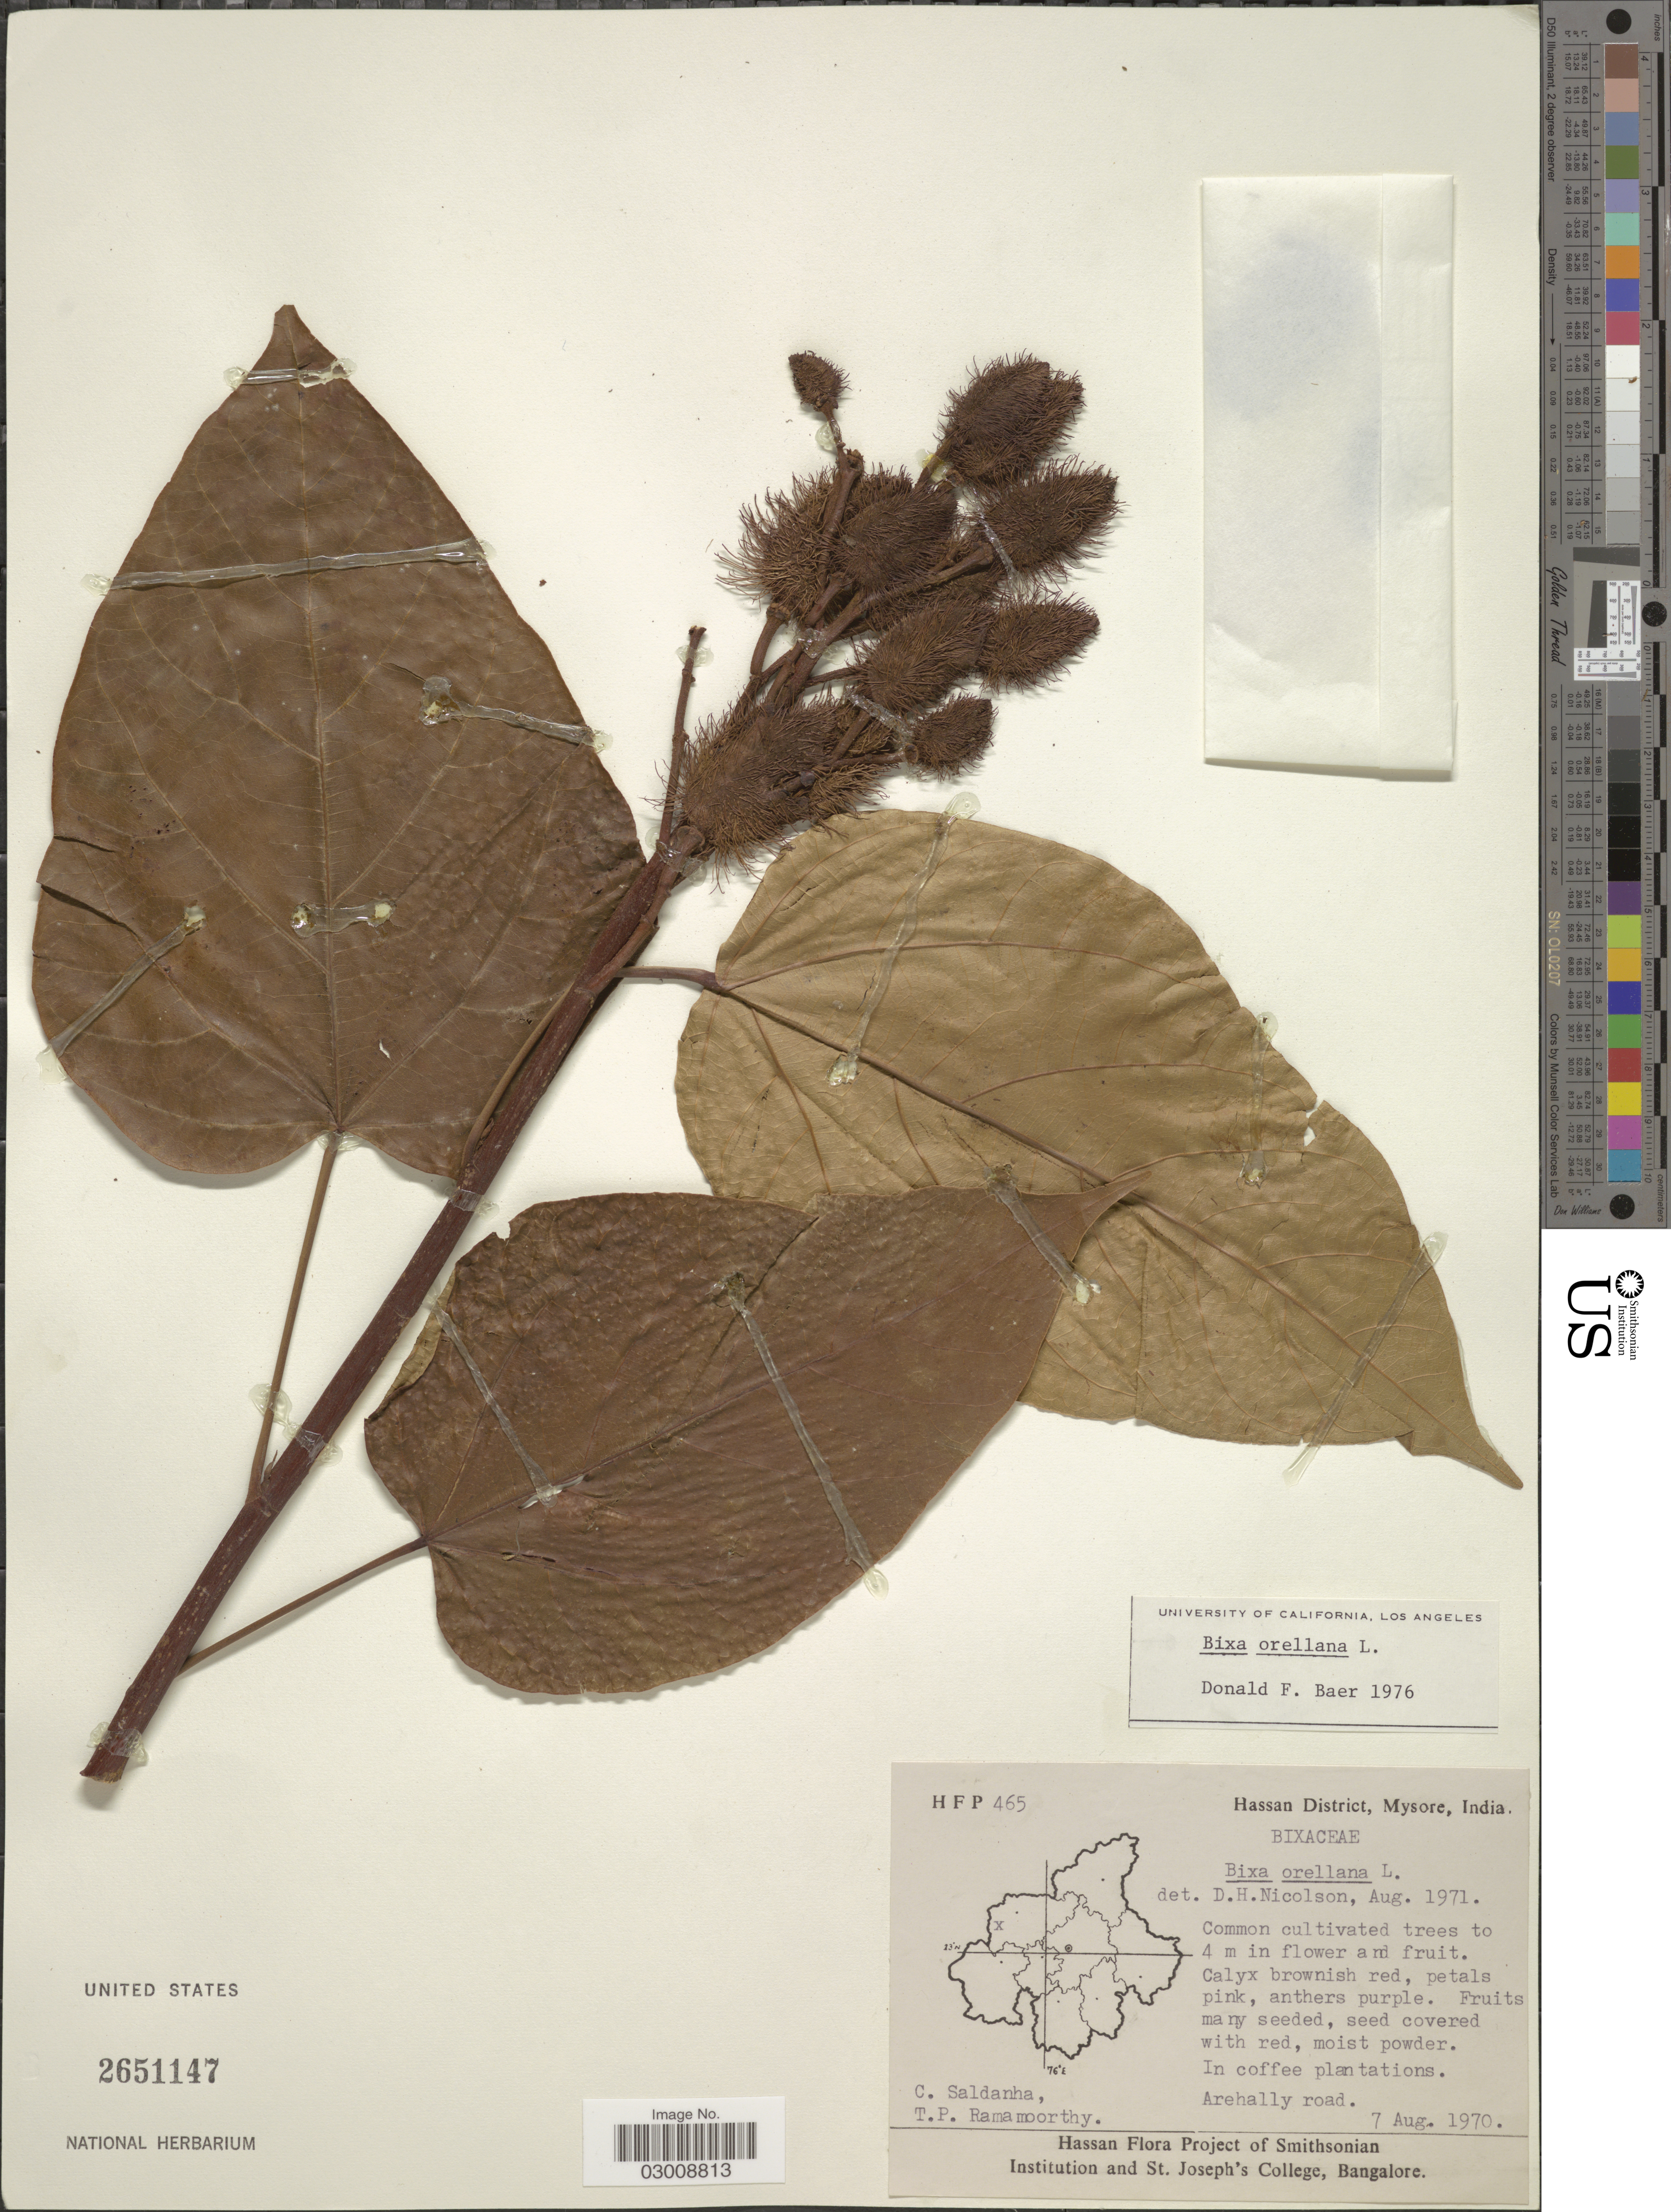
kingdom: Plantae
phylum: Tracheophyta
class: Magnoliopsida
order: Malvales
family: Bixaceae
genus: Bixa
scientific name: Bixa orellana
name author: L.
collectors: C. Saldanha & T. P. Ramamoorthy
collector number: HFP465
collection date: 1970-08-07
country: India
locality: Hassan District, Mysore. In coffee plantations. Arehally road.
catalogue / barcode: US 2651147